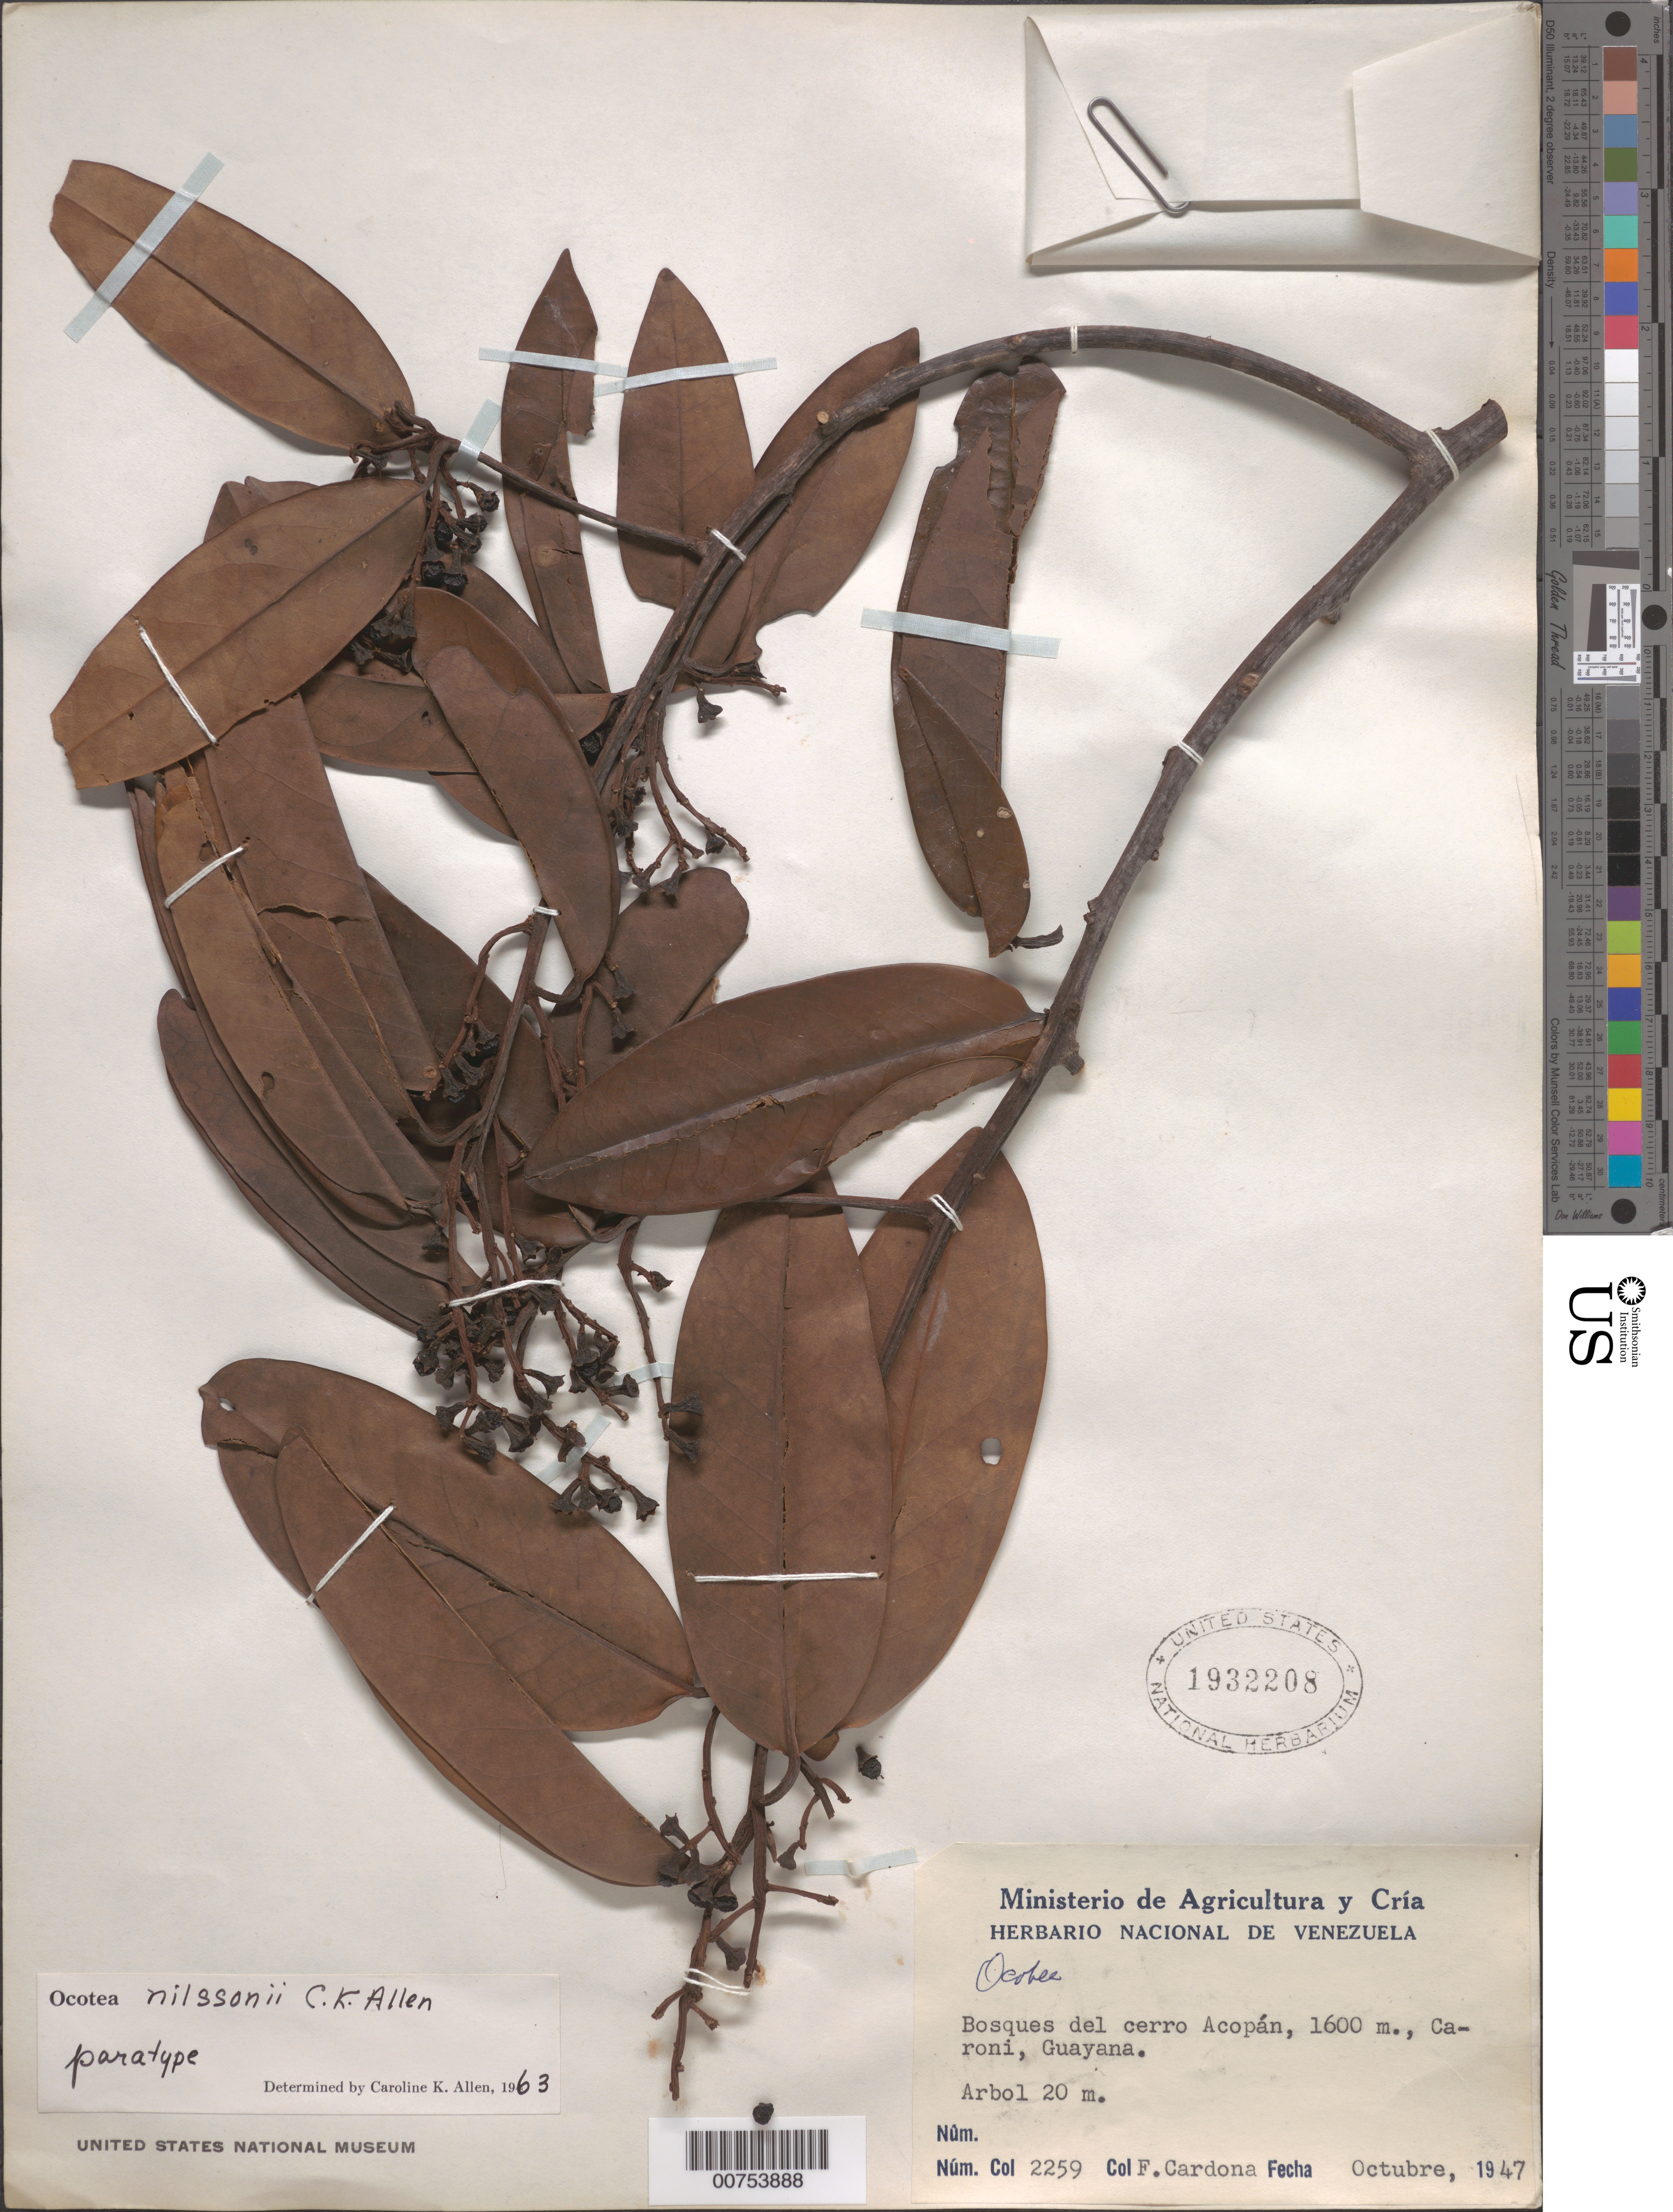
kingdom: Plantae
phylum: Tracheophyta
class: Magnoliopsida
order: Laurales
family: Lauraceae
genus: Ocotea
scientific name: Ocotea nilssonii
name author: C.K. Allen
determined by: Allen, C. K.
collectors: F. Cardona Puig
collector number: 2259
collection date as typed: Oct-47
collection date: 1947-10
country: Venezuela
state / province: Bolívar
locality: Cerro Upuima, Río Caroní, Guayana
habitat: Forest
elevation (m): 1600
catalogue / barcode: US 1932208